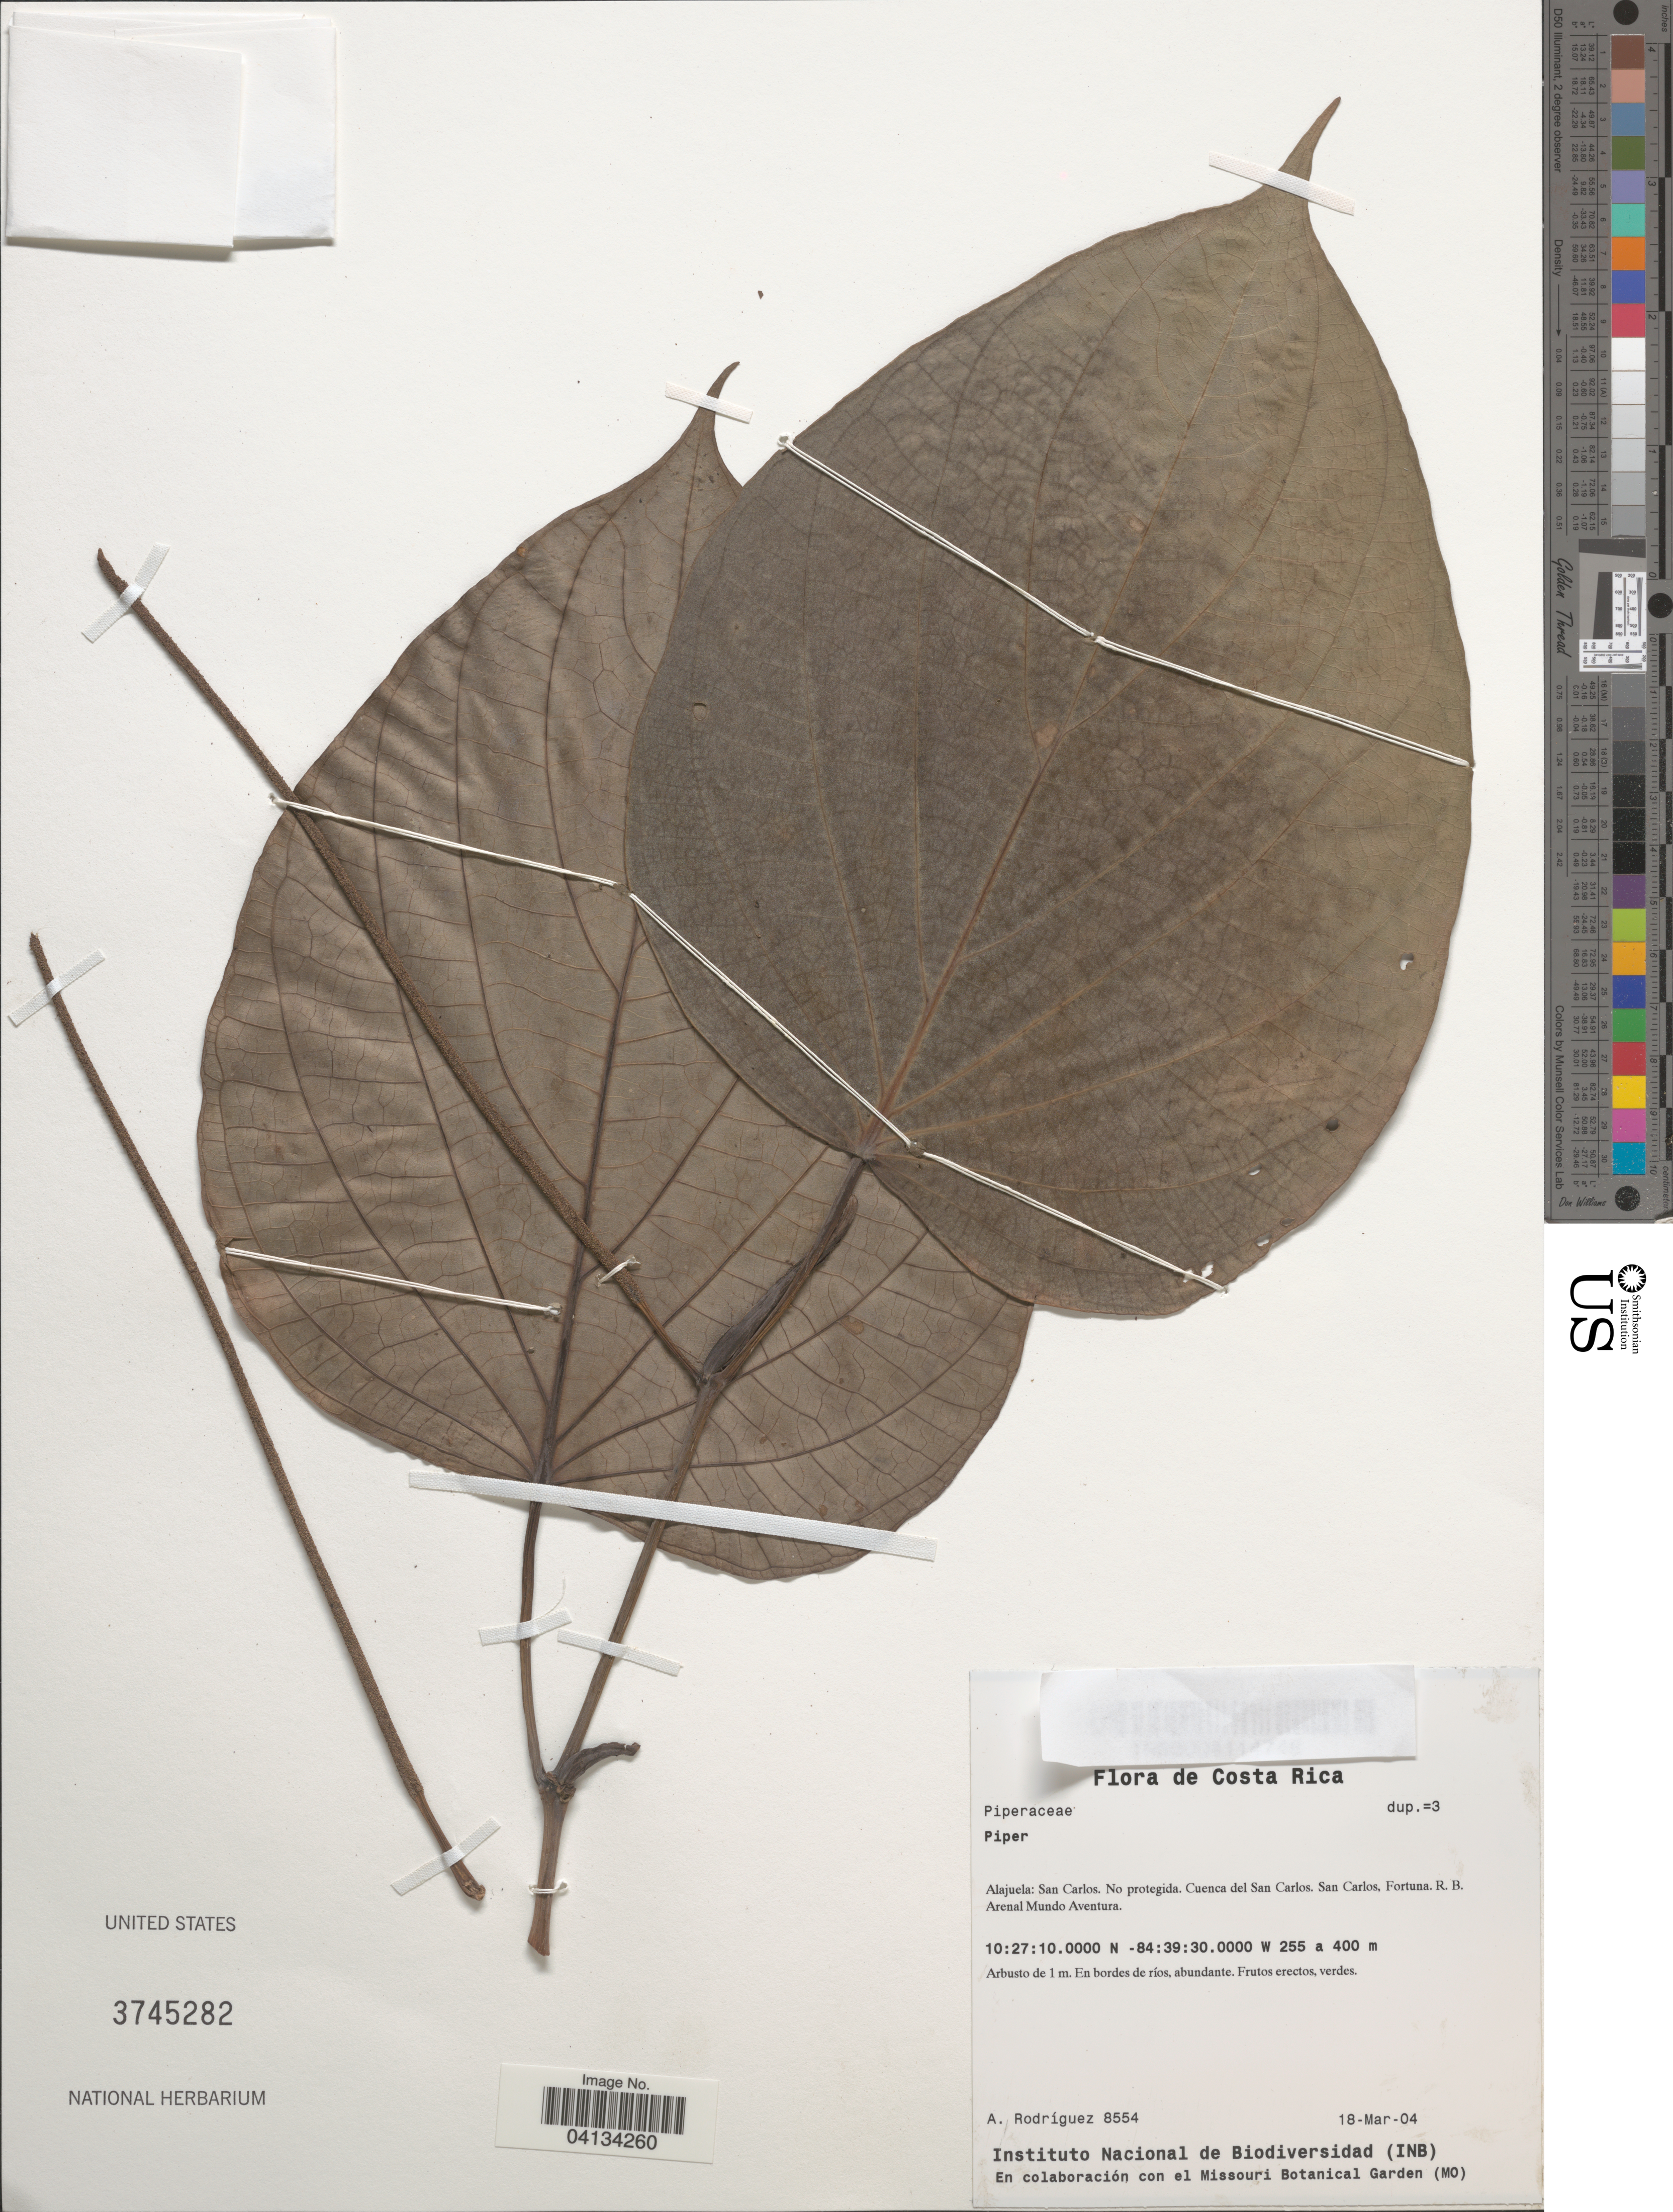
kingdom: Plantae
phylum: Tracheophyta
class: Magnoliopsida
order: Piperales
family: Piperaceae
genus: Piper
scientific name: Piper sp.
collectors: A. Rodríguez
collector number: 8554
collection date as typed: Transcribed d/m/y: 18/3/4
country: Costa Rica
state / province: Alajuela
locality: San Carlos. No protegida. Cuenca del San Carlos. San Carlos, Fortuna. R. B. Arenal Mundo Aventura.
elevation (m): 255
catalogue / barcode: US 3745282